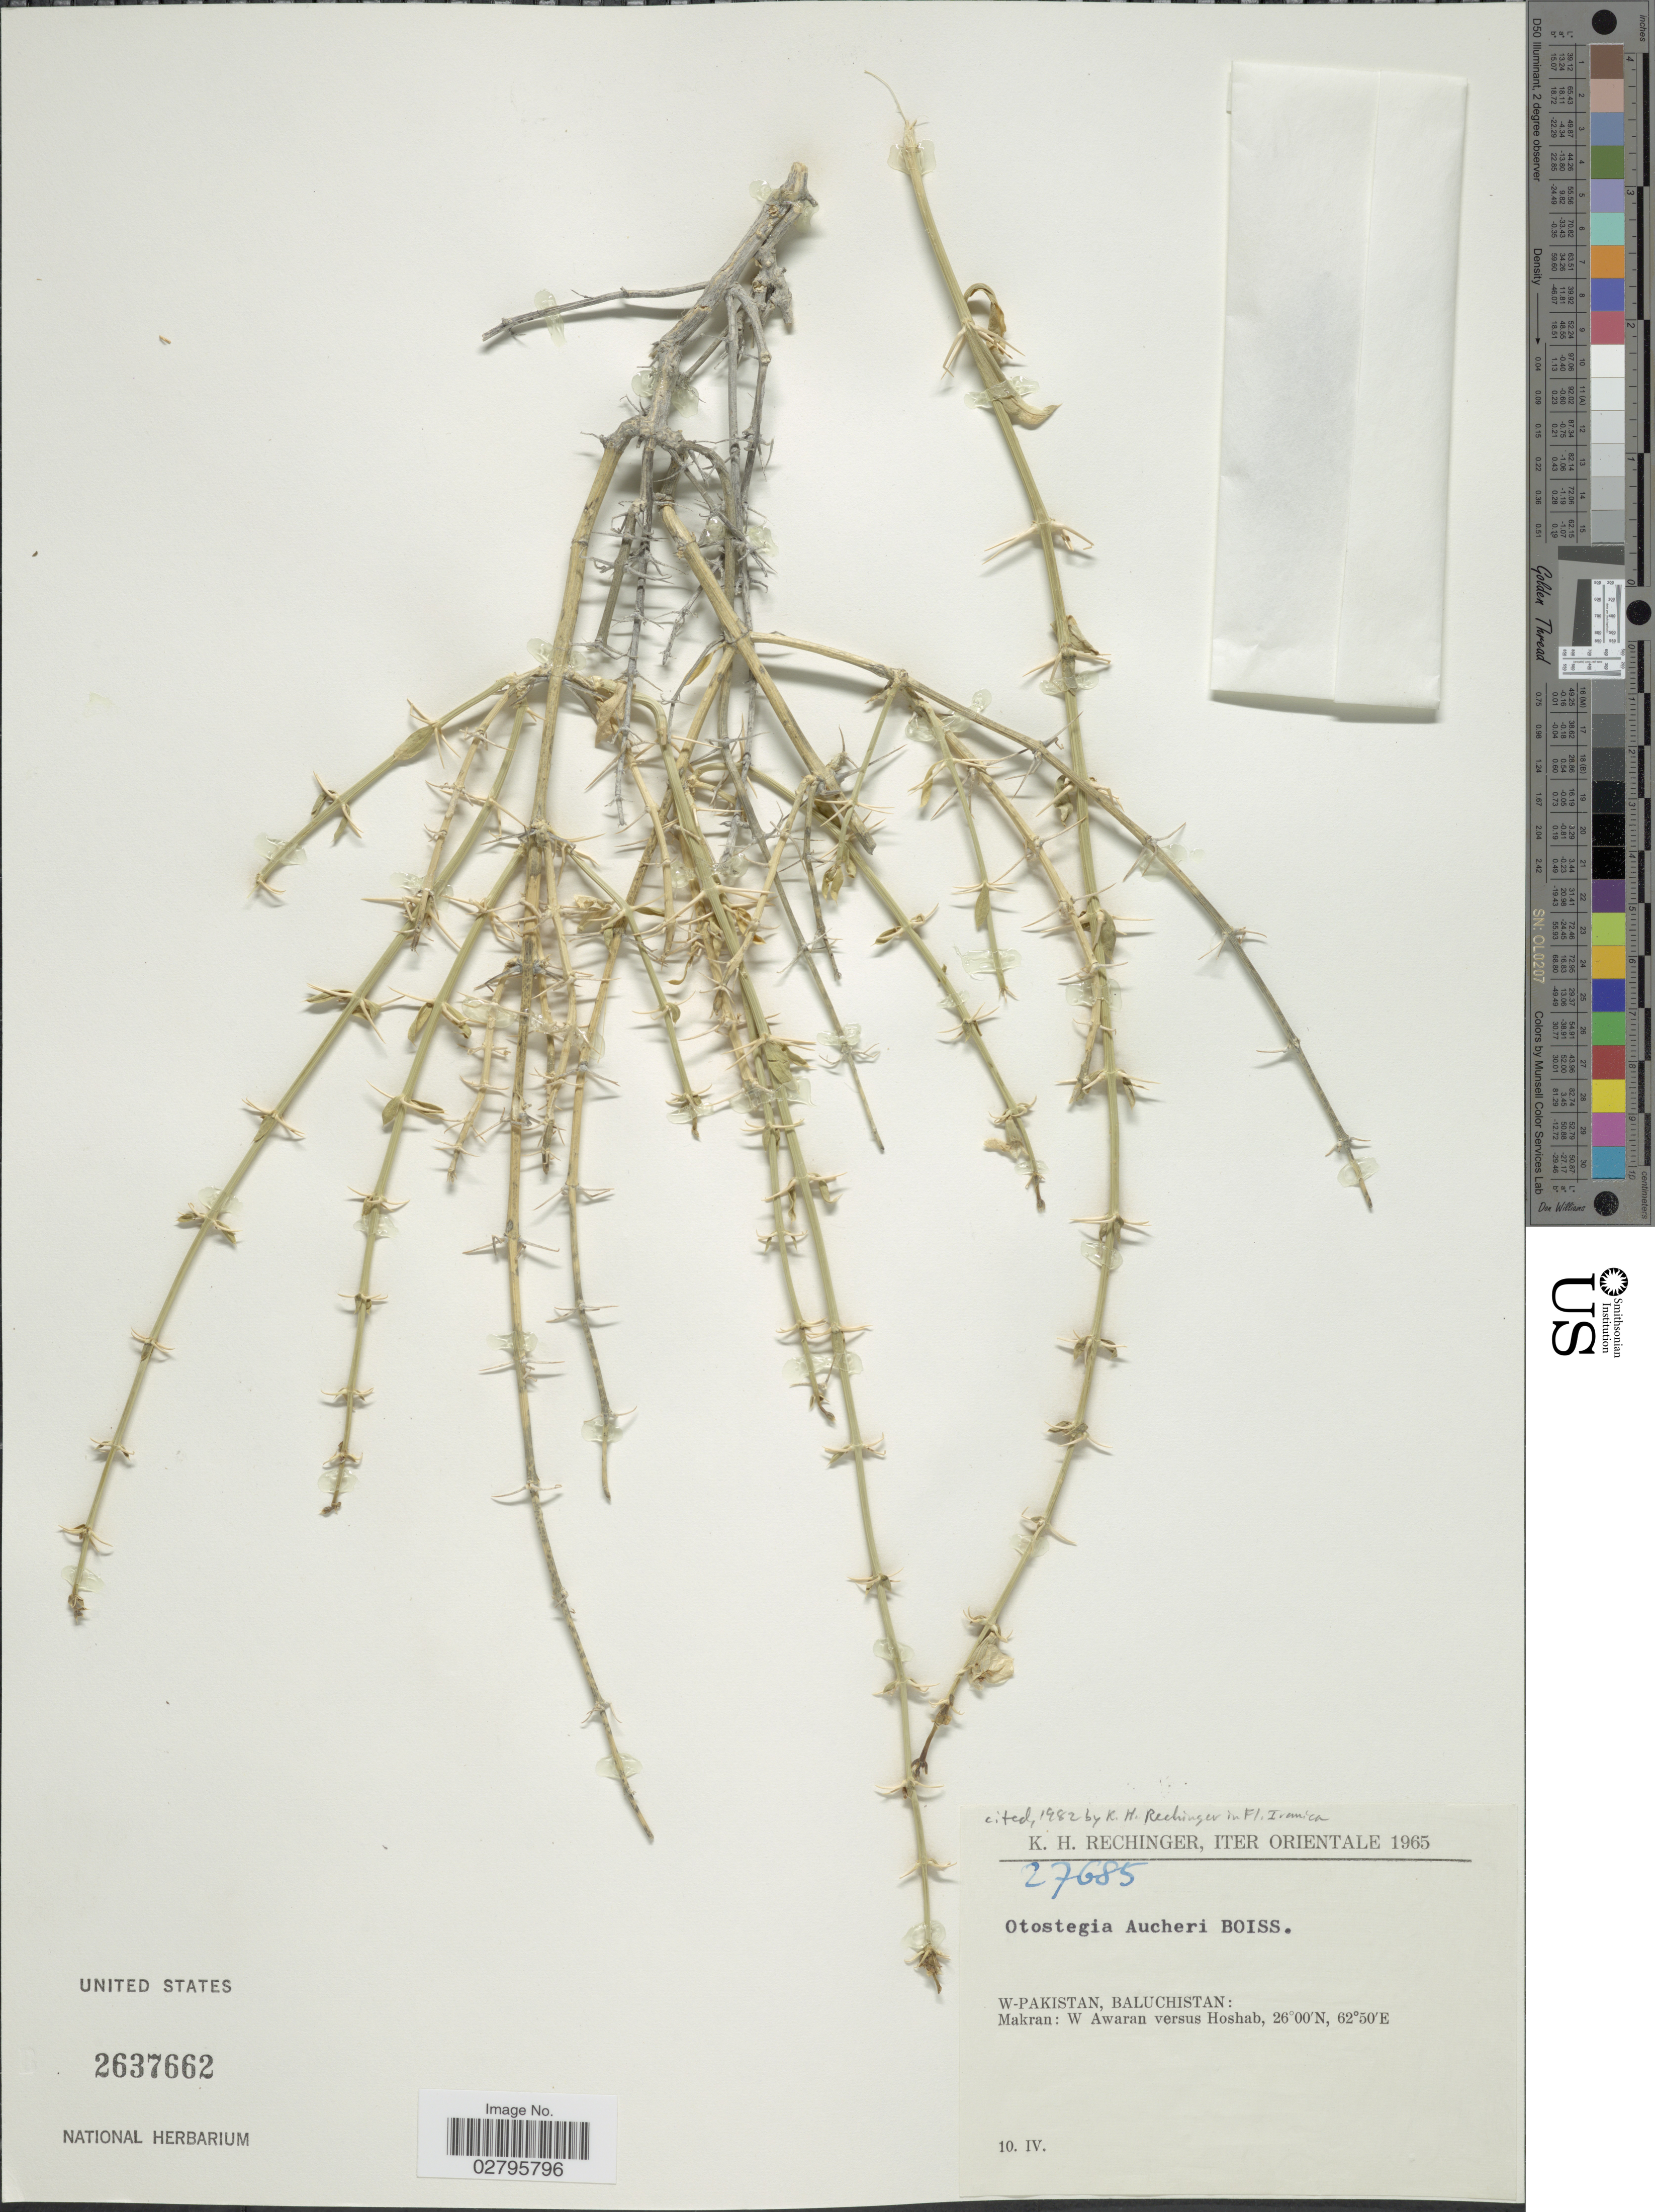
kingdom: Plantae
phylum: Tracheophyta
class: Magnoliopsida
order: Lamiales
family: Lamiaceae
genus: Otostegia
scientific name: Otostegia aucheri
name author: Boiss.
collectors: K. H. Rechinger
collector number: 27685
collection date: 1965-04-10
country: Pakistan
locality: Orientale, W-Pakistan, Baluchistan: Makran: W Awaran versus Hoshab.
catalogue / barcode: US 2637662